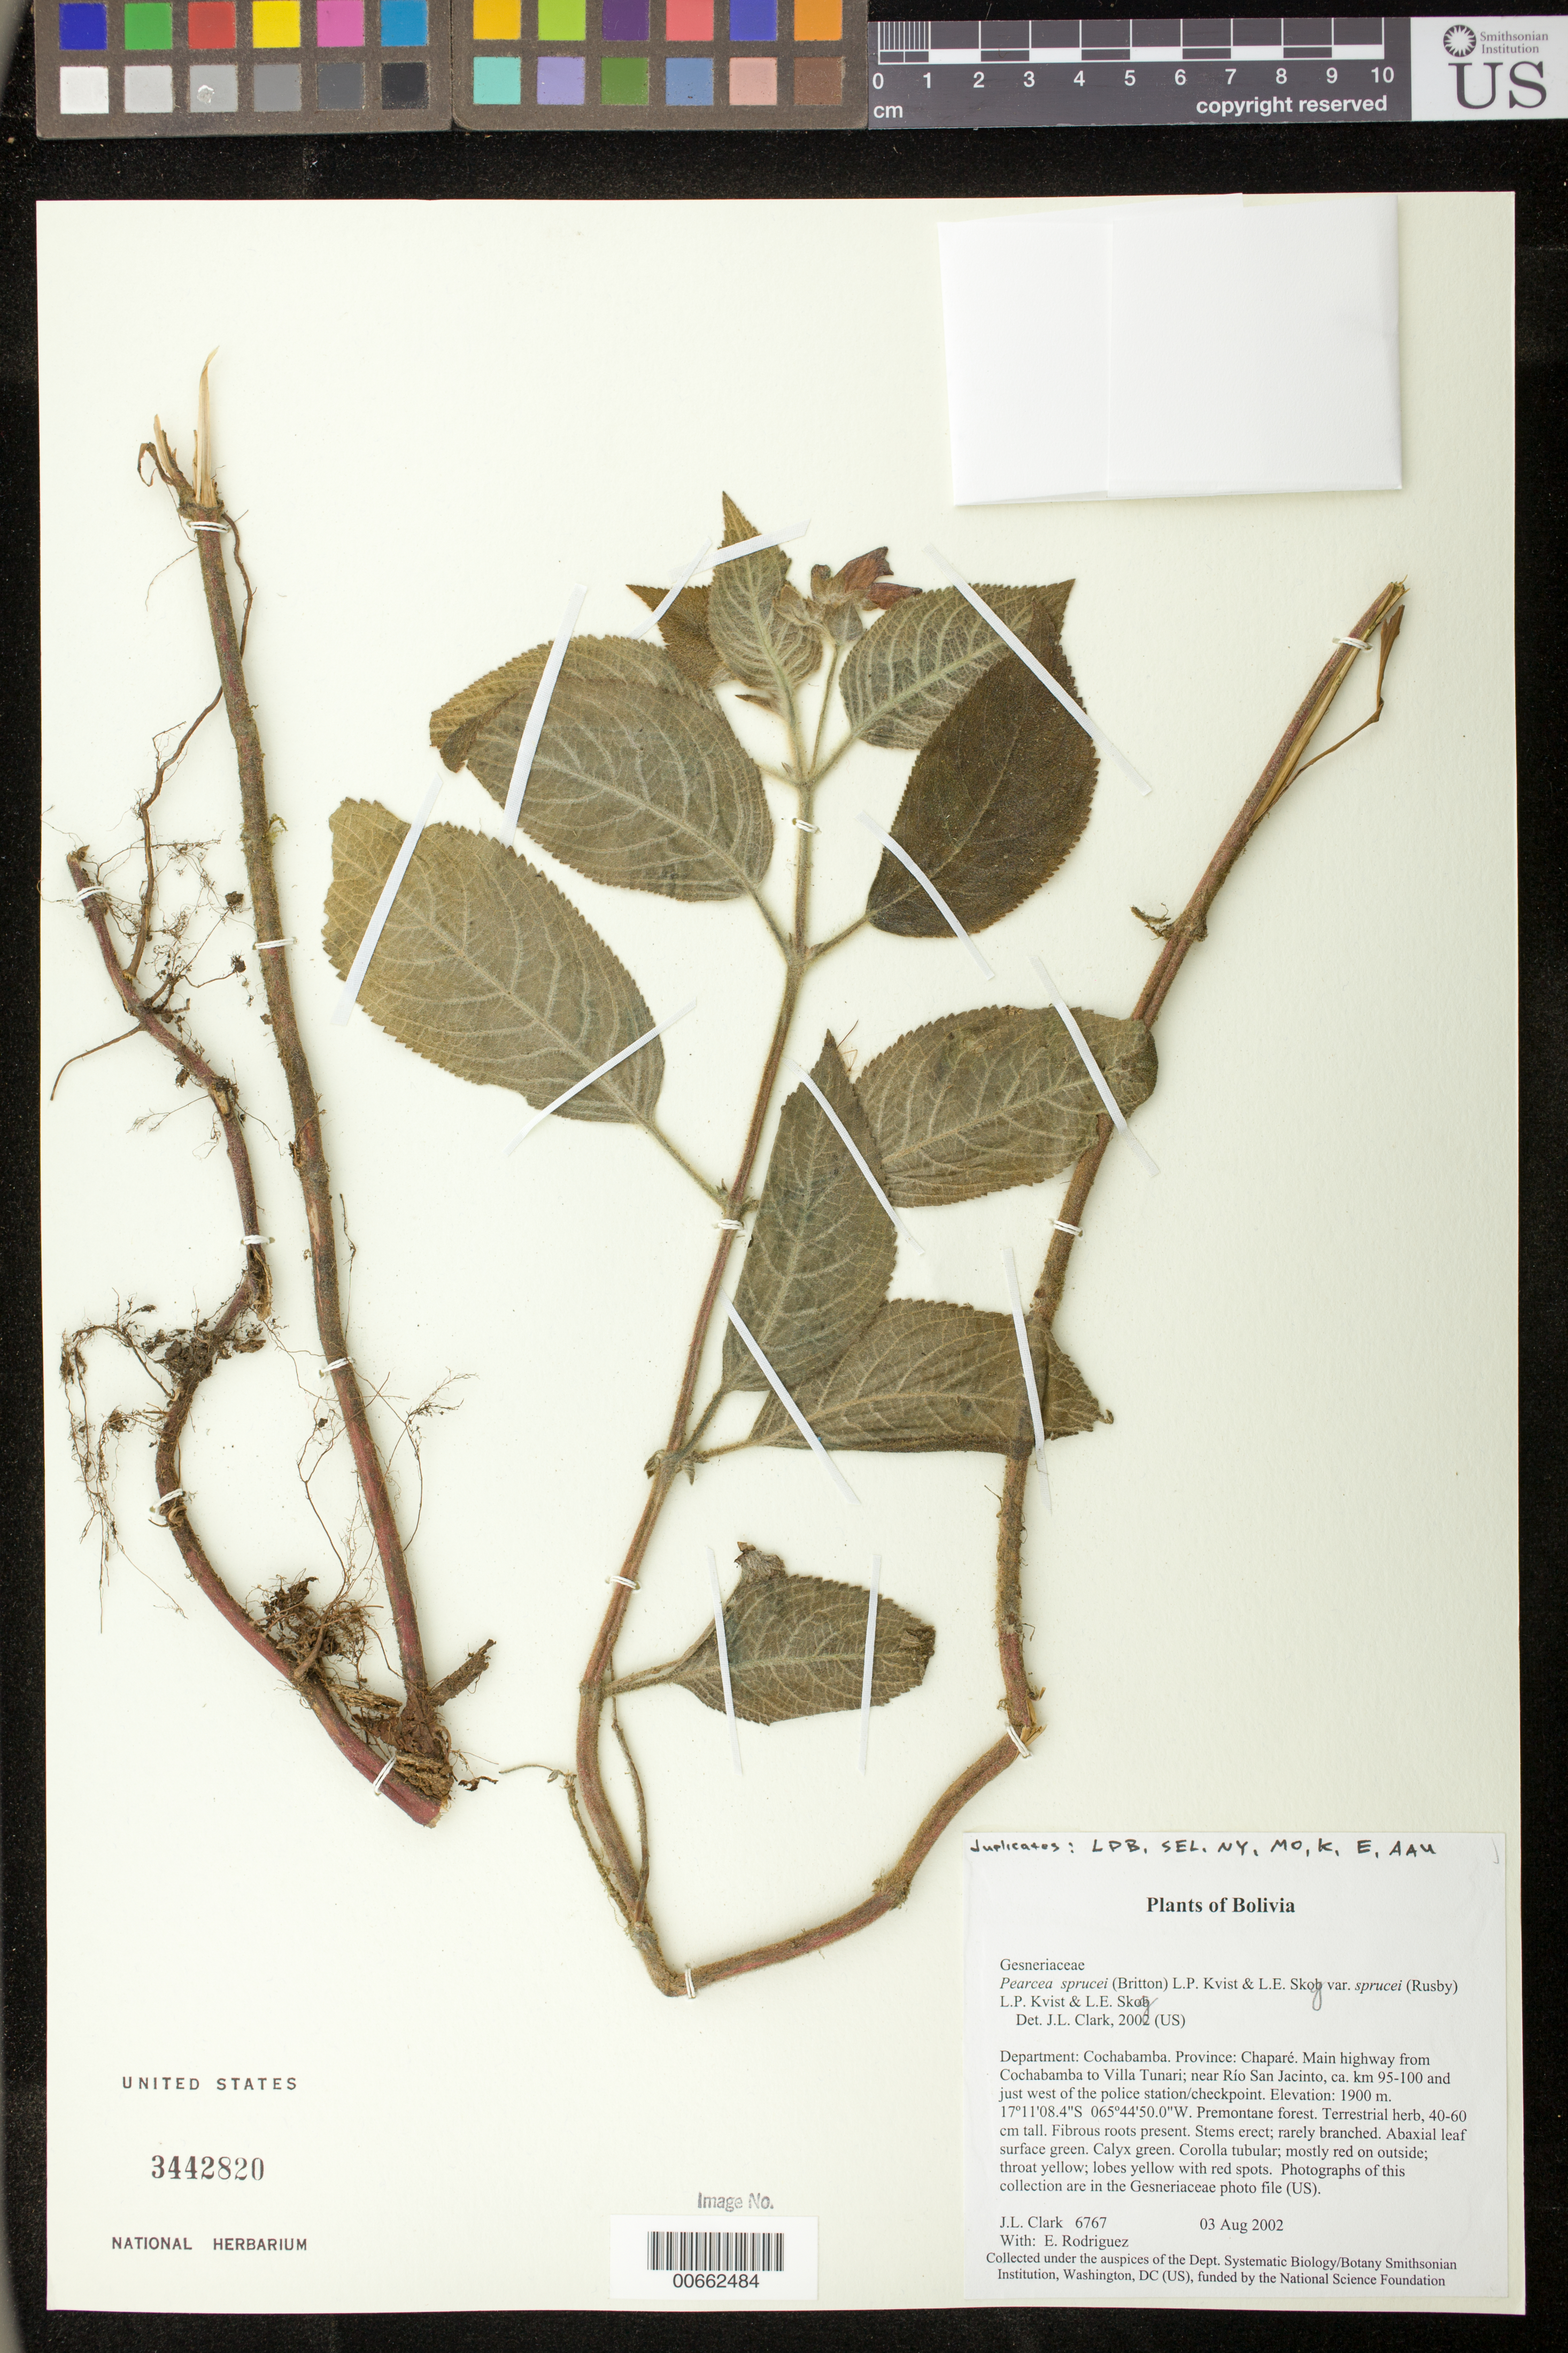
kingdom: Plantae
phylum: Tracheophyta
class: Magnoliopsida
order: Lamiales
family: Gesneriaceae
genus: Pearcea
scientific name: Pearcea sprucei var. sprucei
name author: (Britton ex Rusby) L.P. Kvist & L.E. Skog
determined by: Clark, J. L., (SEL), The Marie Selby Botanical Garden (UNITED STATES)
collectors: J. L. Clark & E. Rodriguez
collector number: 6767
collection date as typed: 03 Aug 2002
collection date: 2002-08-03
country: Bolivia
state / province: Cochabamba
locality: Chaparé, Main highway from Cochabamba to Villa Tunari; near Río San Jacinto, ca. km 95-100 and just west of the police station/checkpoint.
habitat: Premontane forest.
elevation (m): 1900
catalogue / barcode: US 3442820